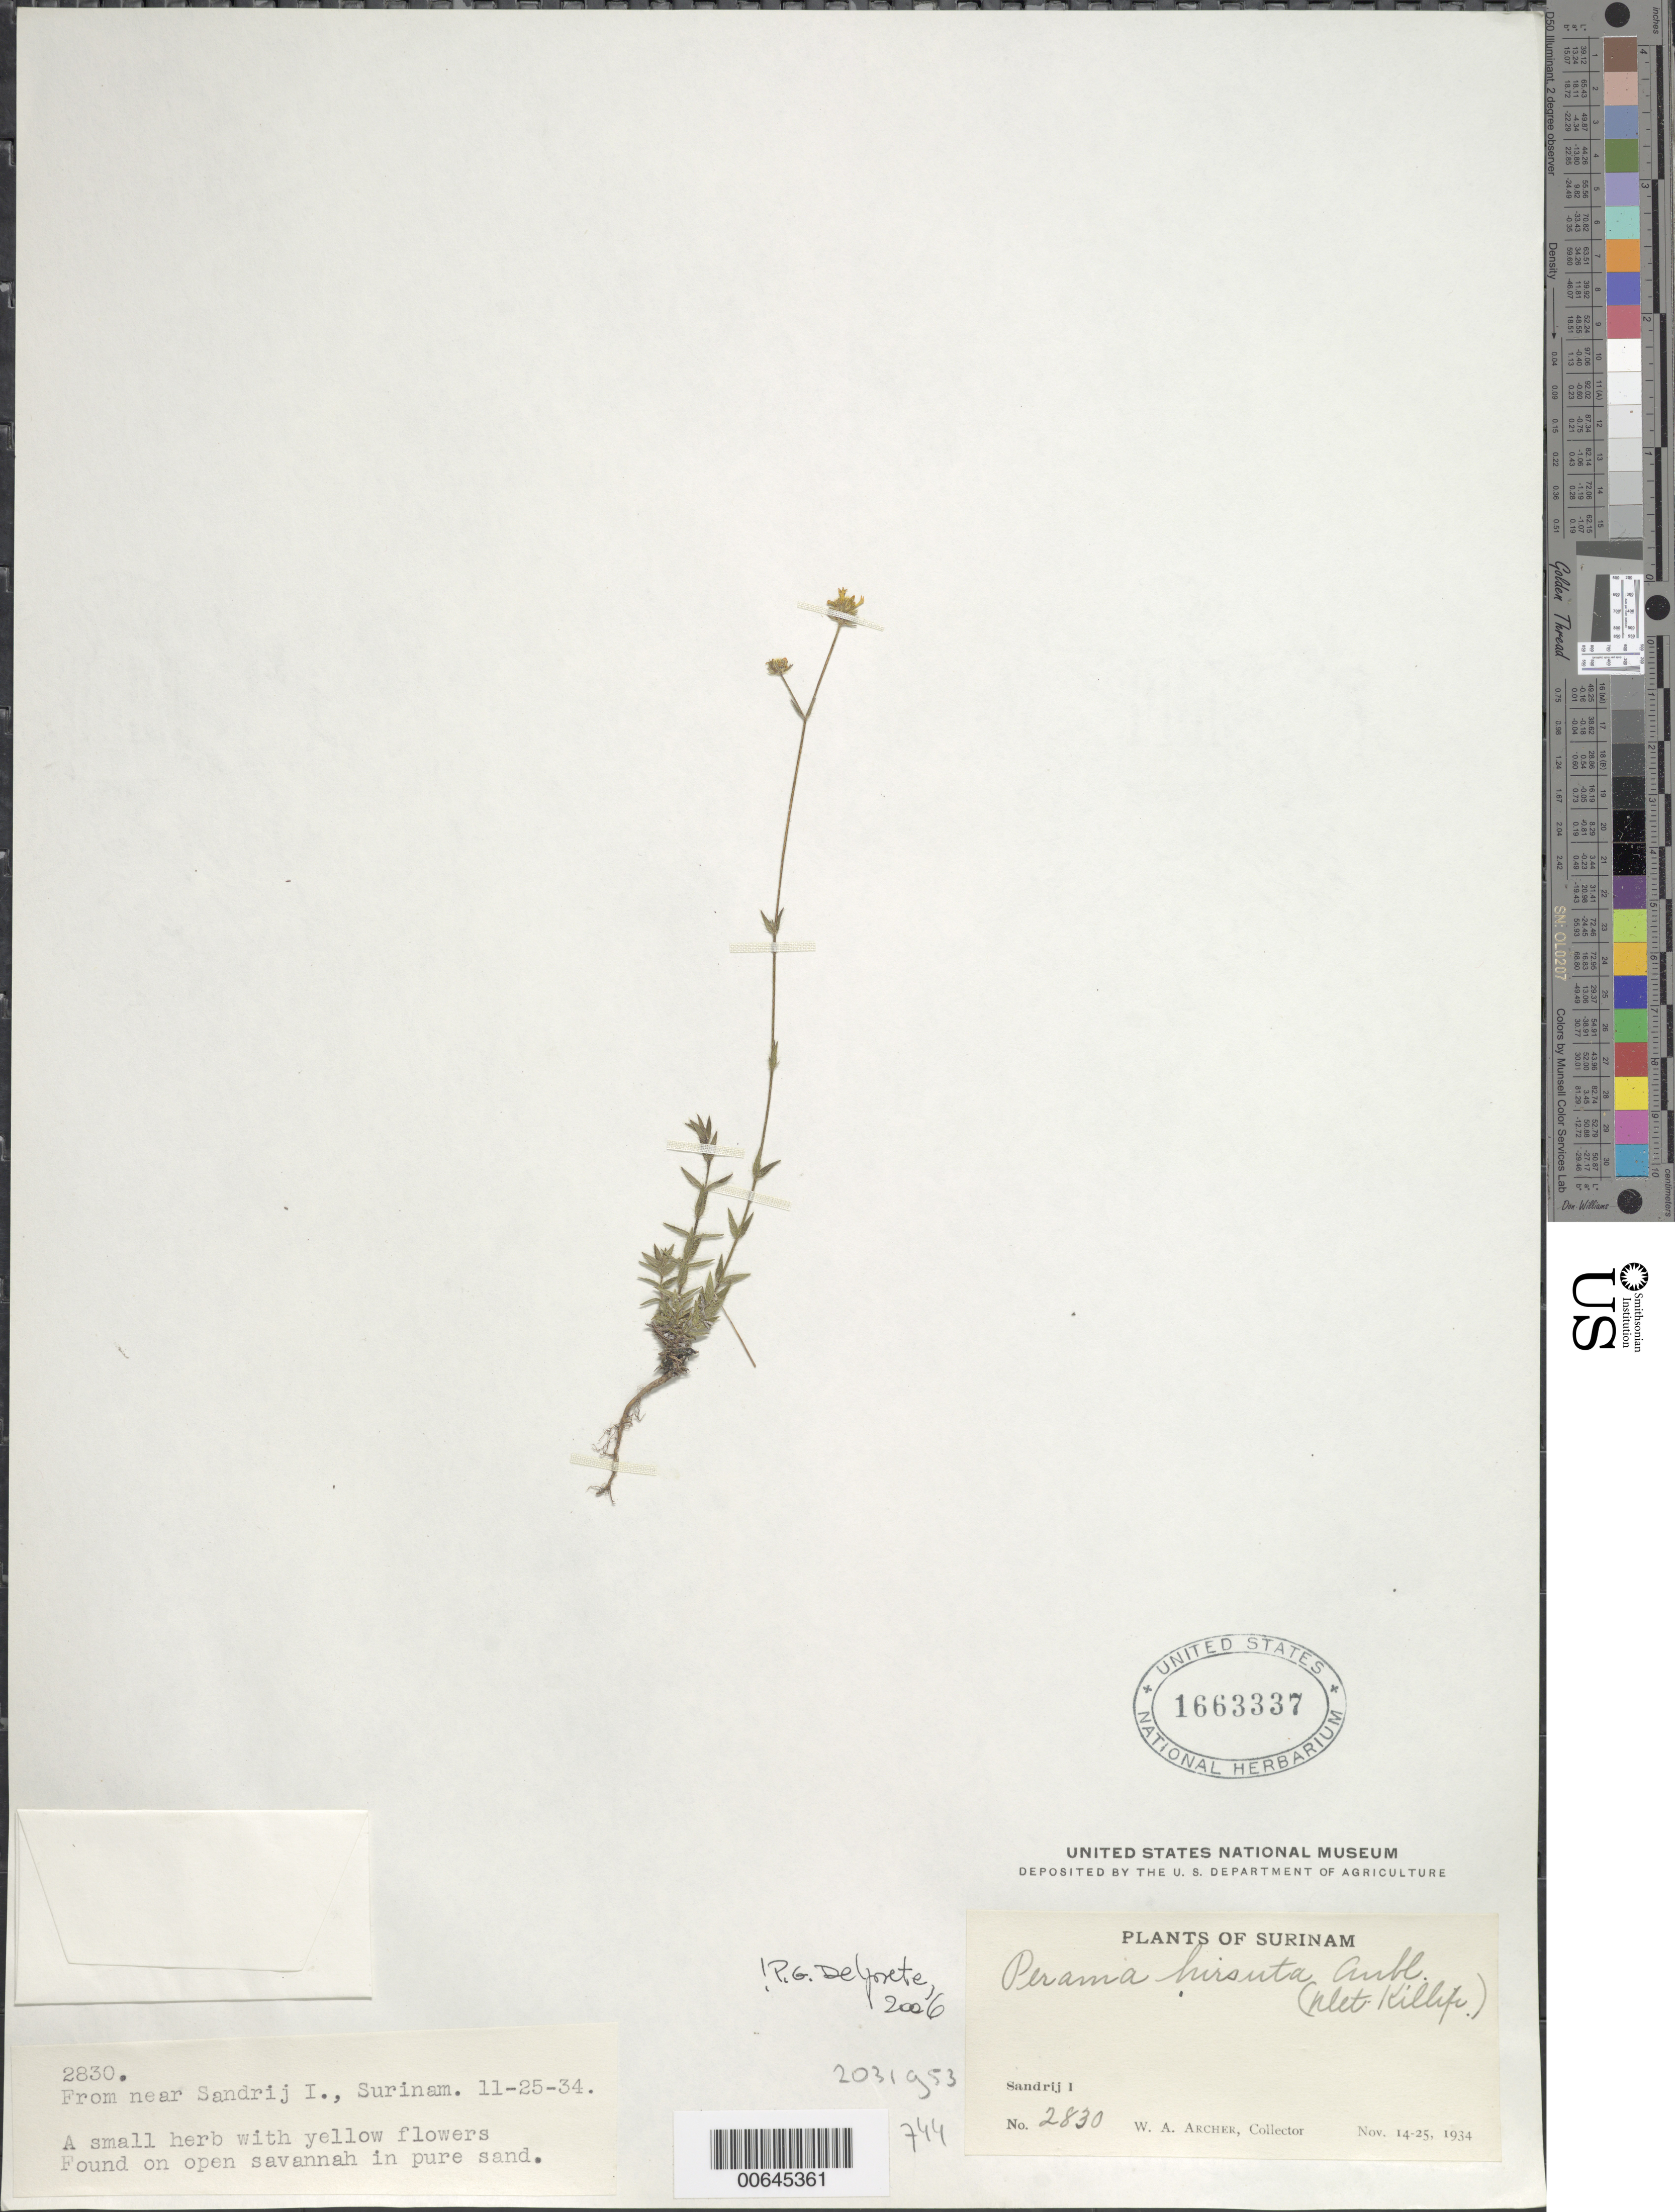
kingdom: Plantae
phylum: Tracheophyta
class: Magnoliopsida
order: Gentianales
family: Rubiaceae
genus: Perama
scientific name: Perama hirsuta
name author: Aubl.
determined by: Delprete, P. G., Herb. de Guyane Cay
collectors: W. A. Archer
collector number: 2830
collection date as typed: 14-Nov-34 to 25-Nov-34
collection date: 1934-11-14/1934-11-25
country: Suriname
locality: Zanderij I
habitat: Open savanna in pure sand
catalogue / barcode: US 1663337